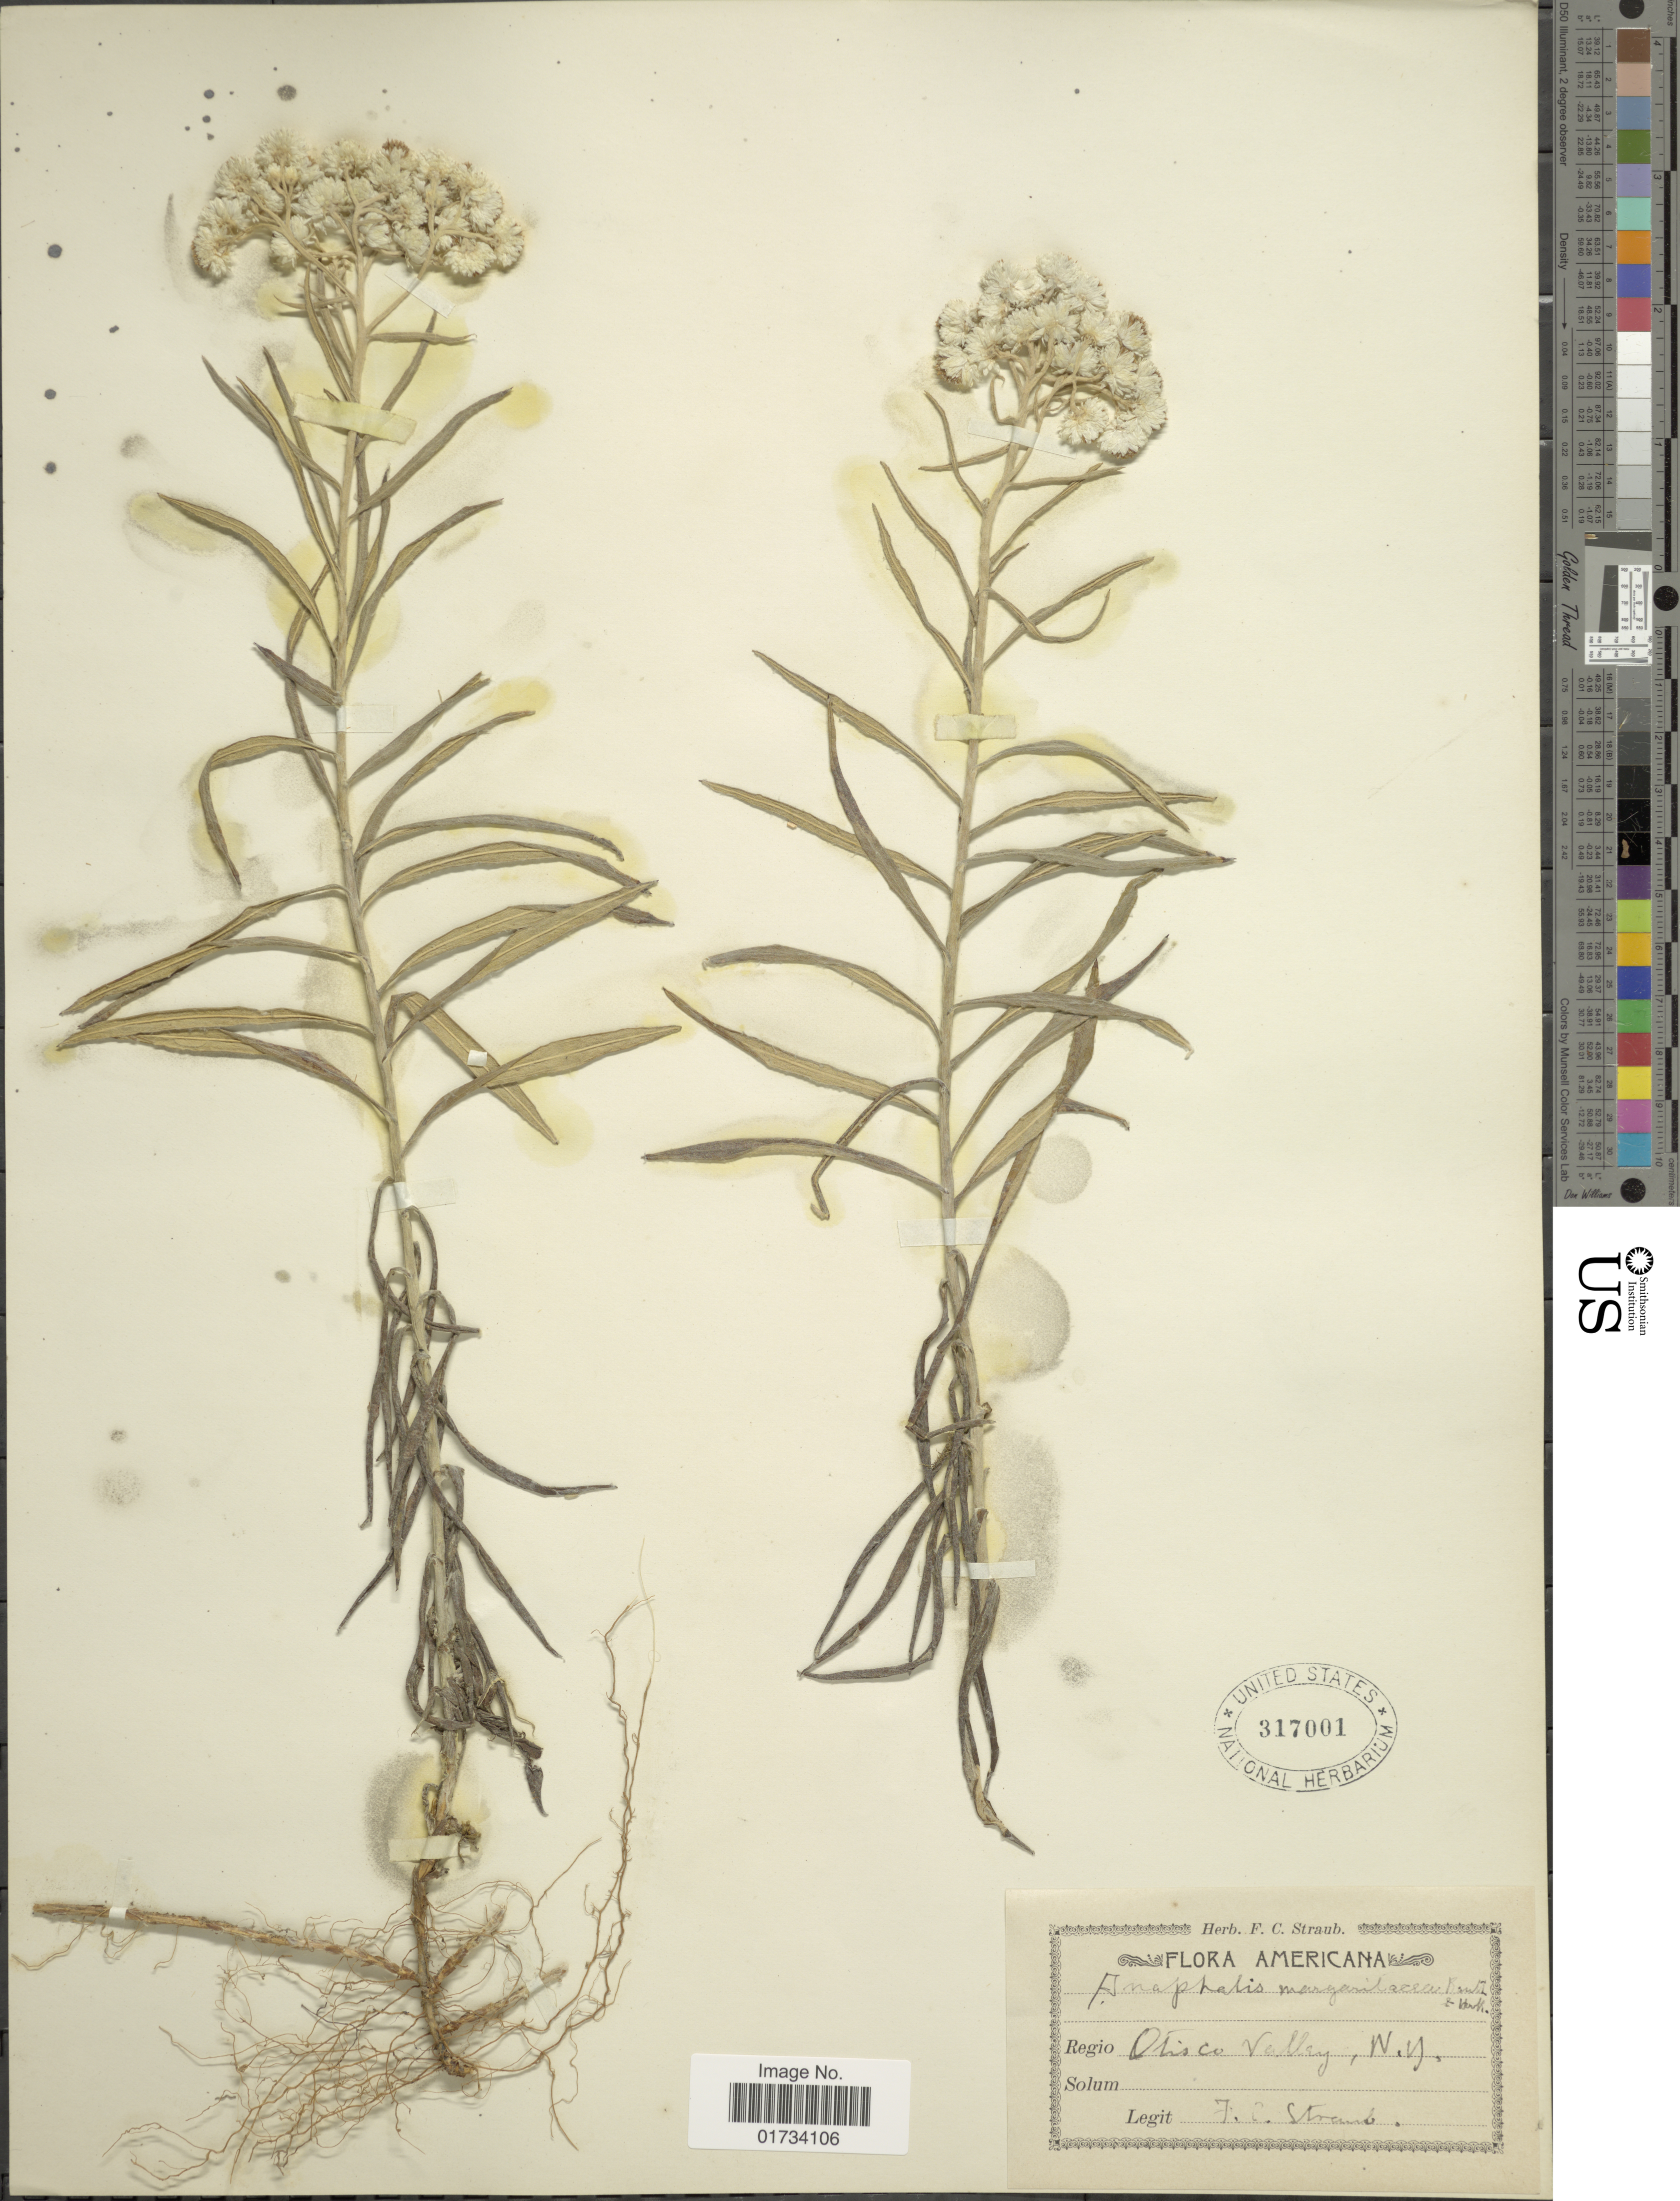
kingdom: Plantae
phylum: Tracheophyta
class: Magnoliopsida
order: Asterales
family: Asteraceae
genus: Anaphalis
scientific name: Anaphalis margaritacea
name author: (L.) Benth. & Hook. f.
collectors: F. Straub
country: United States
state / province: New York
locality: Otisco Valley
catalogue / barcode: US 317001